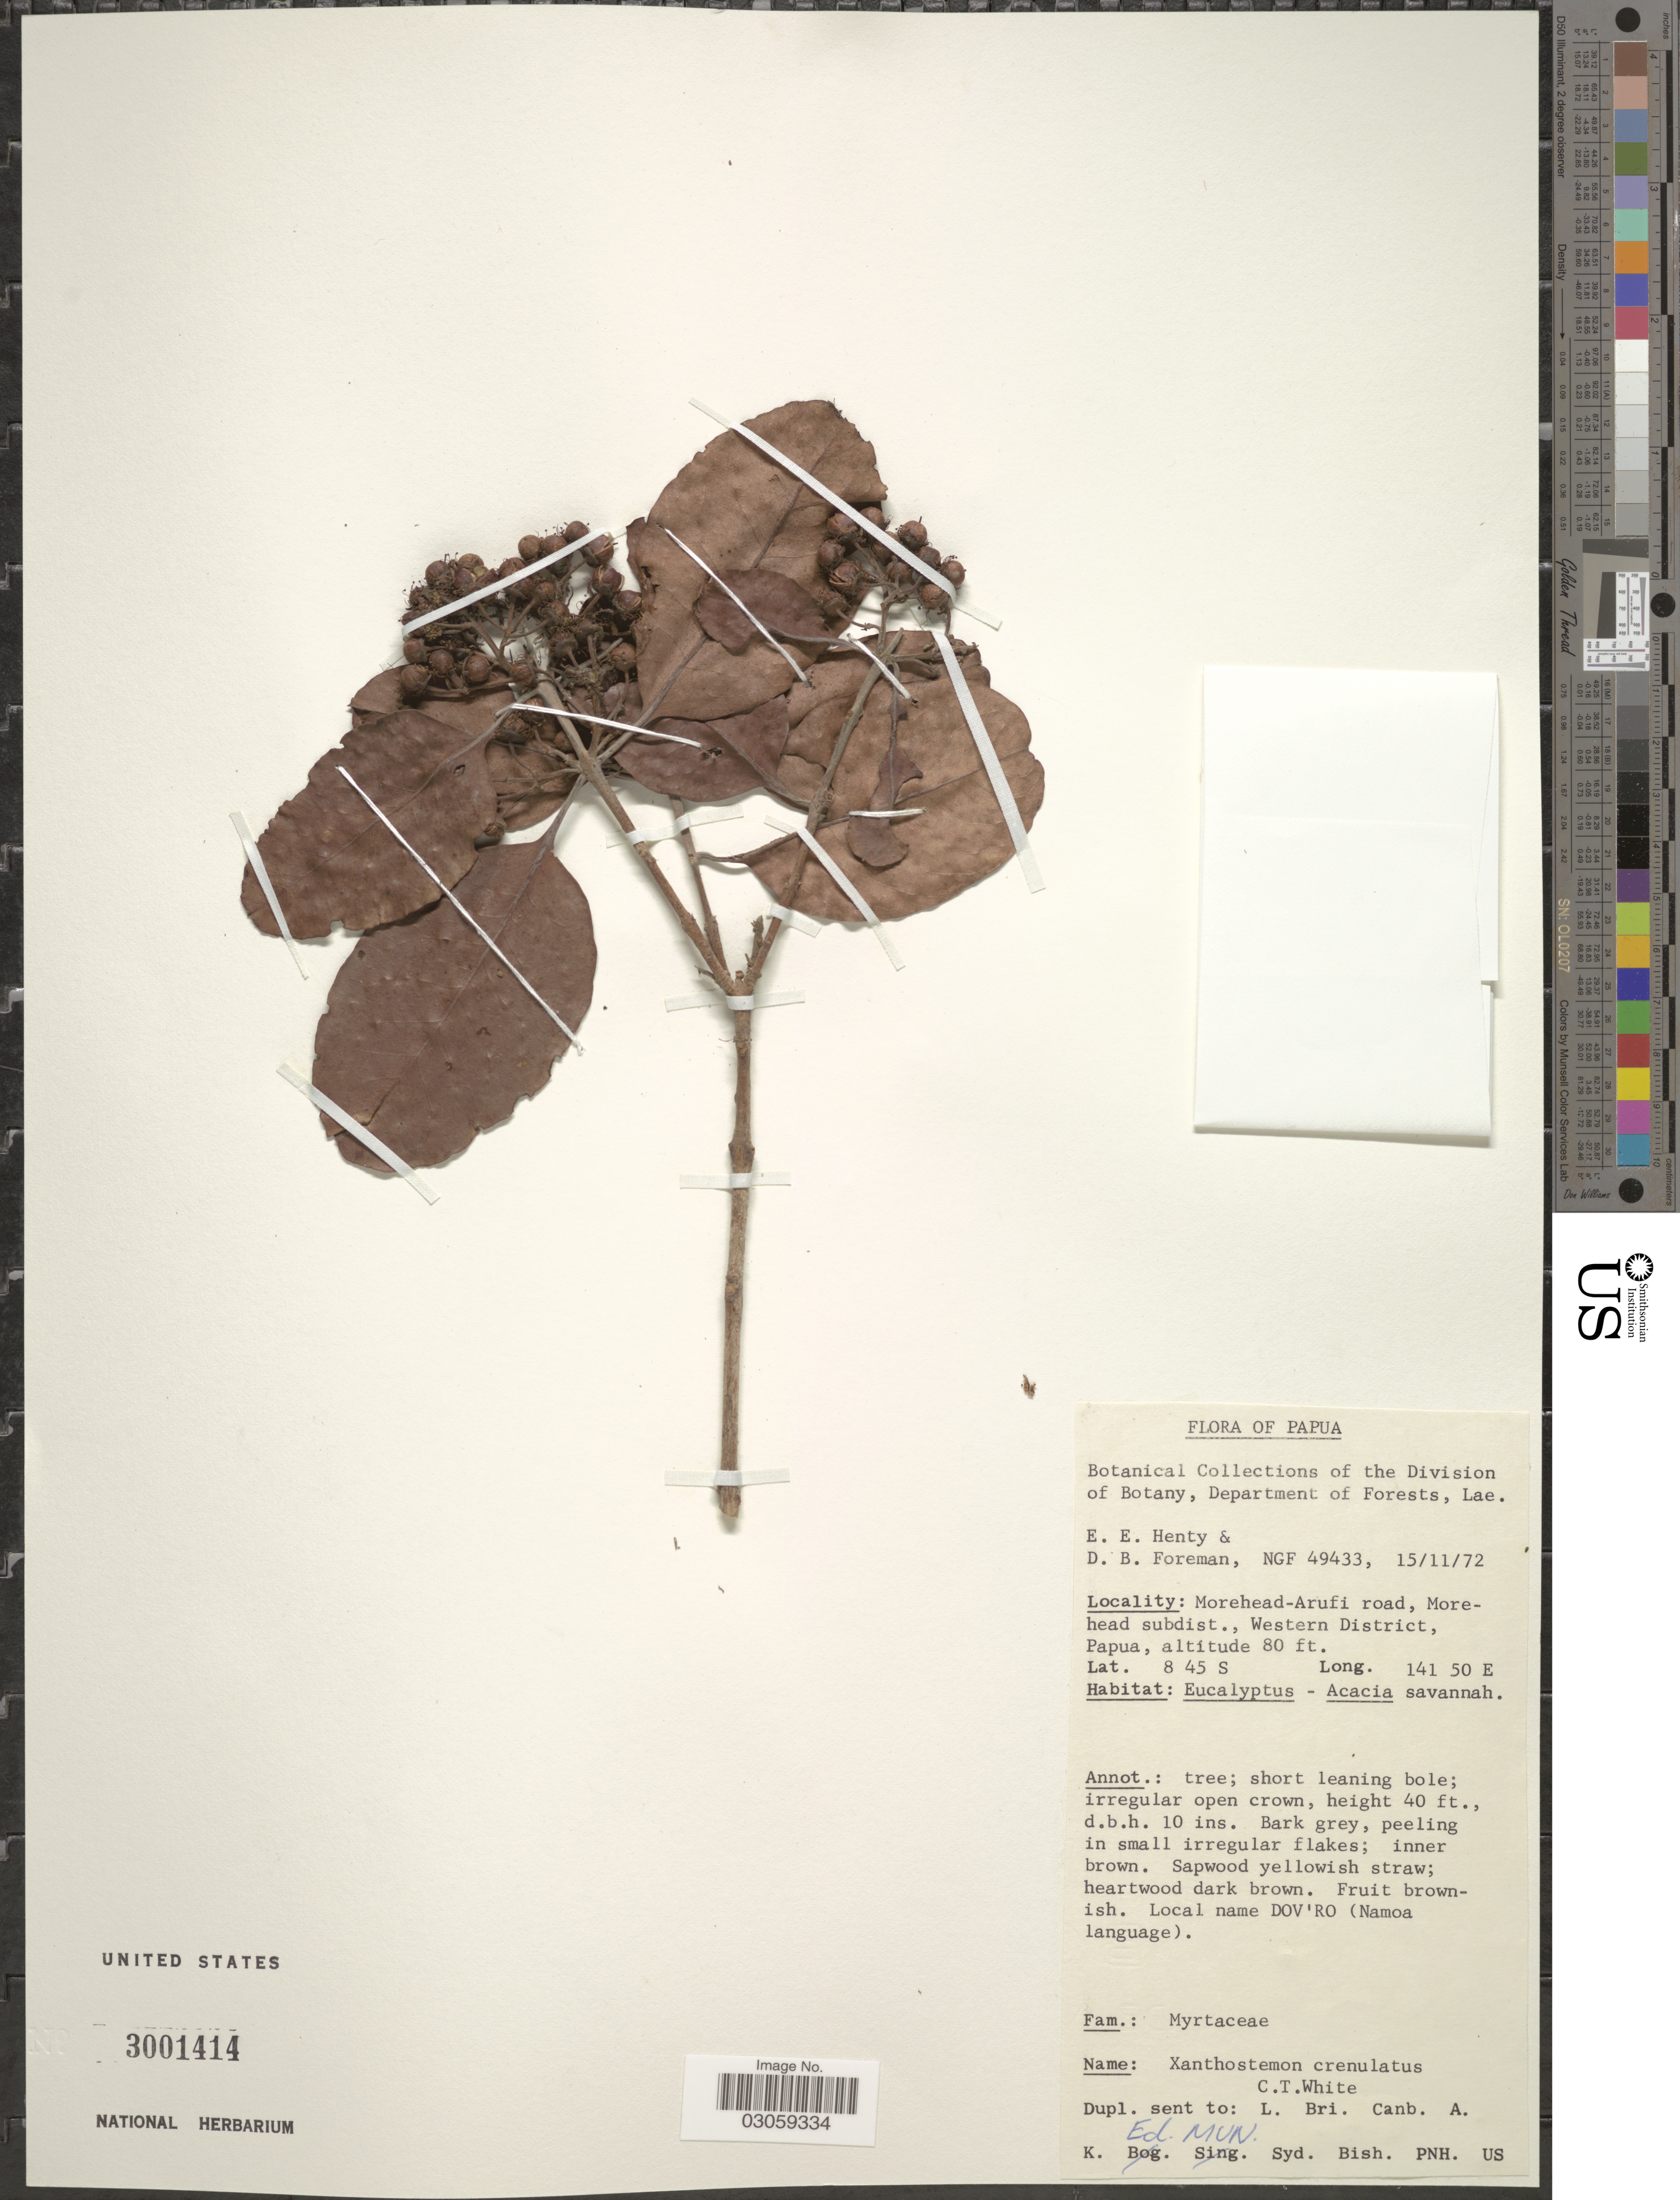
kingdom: Plantae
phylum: Tracheophyta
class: Magnoliopsida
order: Myrtales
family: Myrtaceae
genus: Xanthostemon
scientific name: Xanthostemon crenulatus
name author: C.T. White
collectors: E. Henty & D. Foreman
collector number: NGF 49433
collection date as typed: Transcribed d/m/y: 15/11/72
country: Papua New Guinea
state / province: Manus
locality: Morehead-Arufi road, Morehead subdist., Western District, Papua.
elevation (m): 24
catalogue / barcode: US 3001414